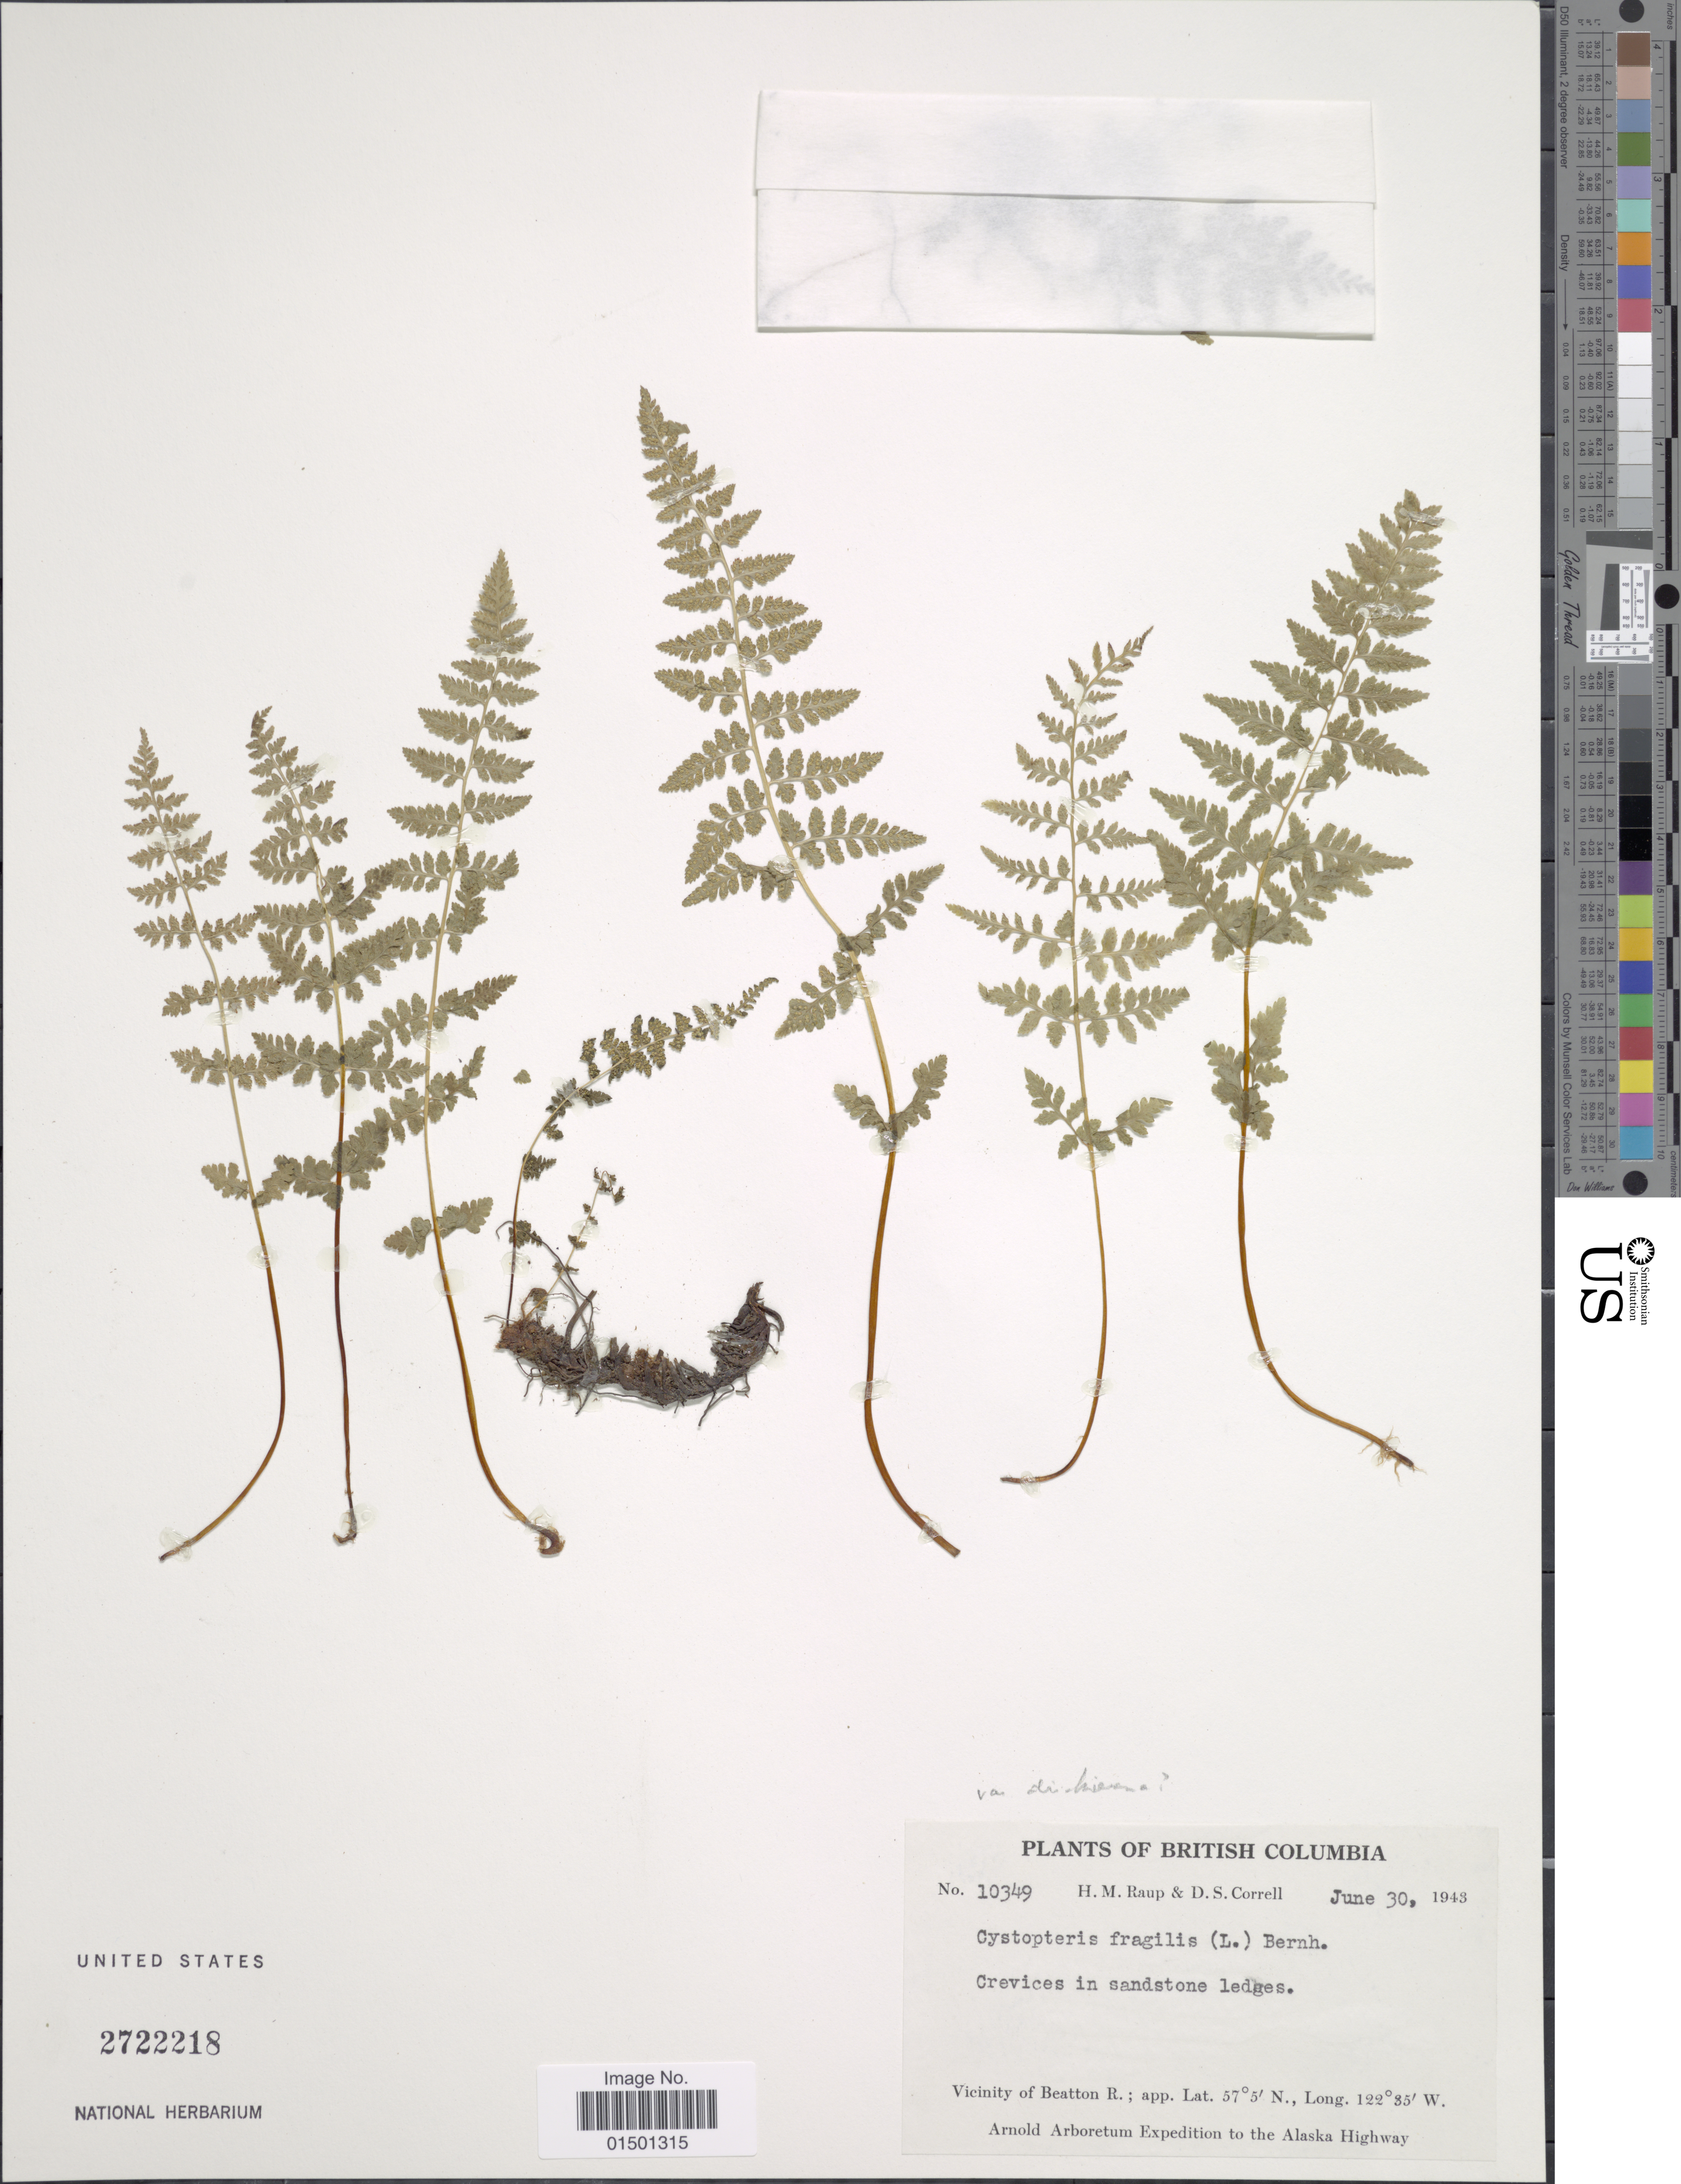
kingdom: Plantae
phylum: Tracheophyta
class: Polypodiopsida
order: Polypodiales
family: Cystopteridaceae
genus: Cystopteris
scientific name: Cystopteris fragilis var. dickieana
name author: B. Boivin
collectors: H. Raup & D. S. Correll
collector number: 10349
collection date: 1943-06-30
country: Canada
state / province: British Columbia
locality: Vicinity of Beatton R.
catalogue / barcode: US 2722218